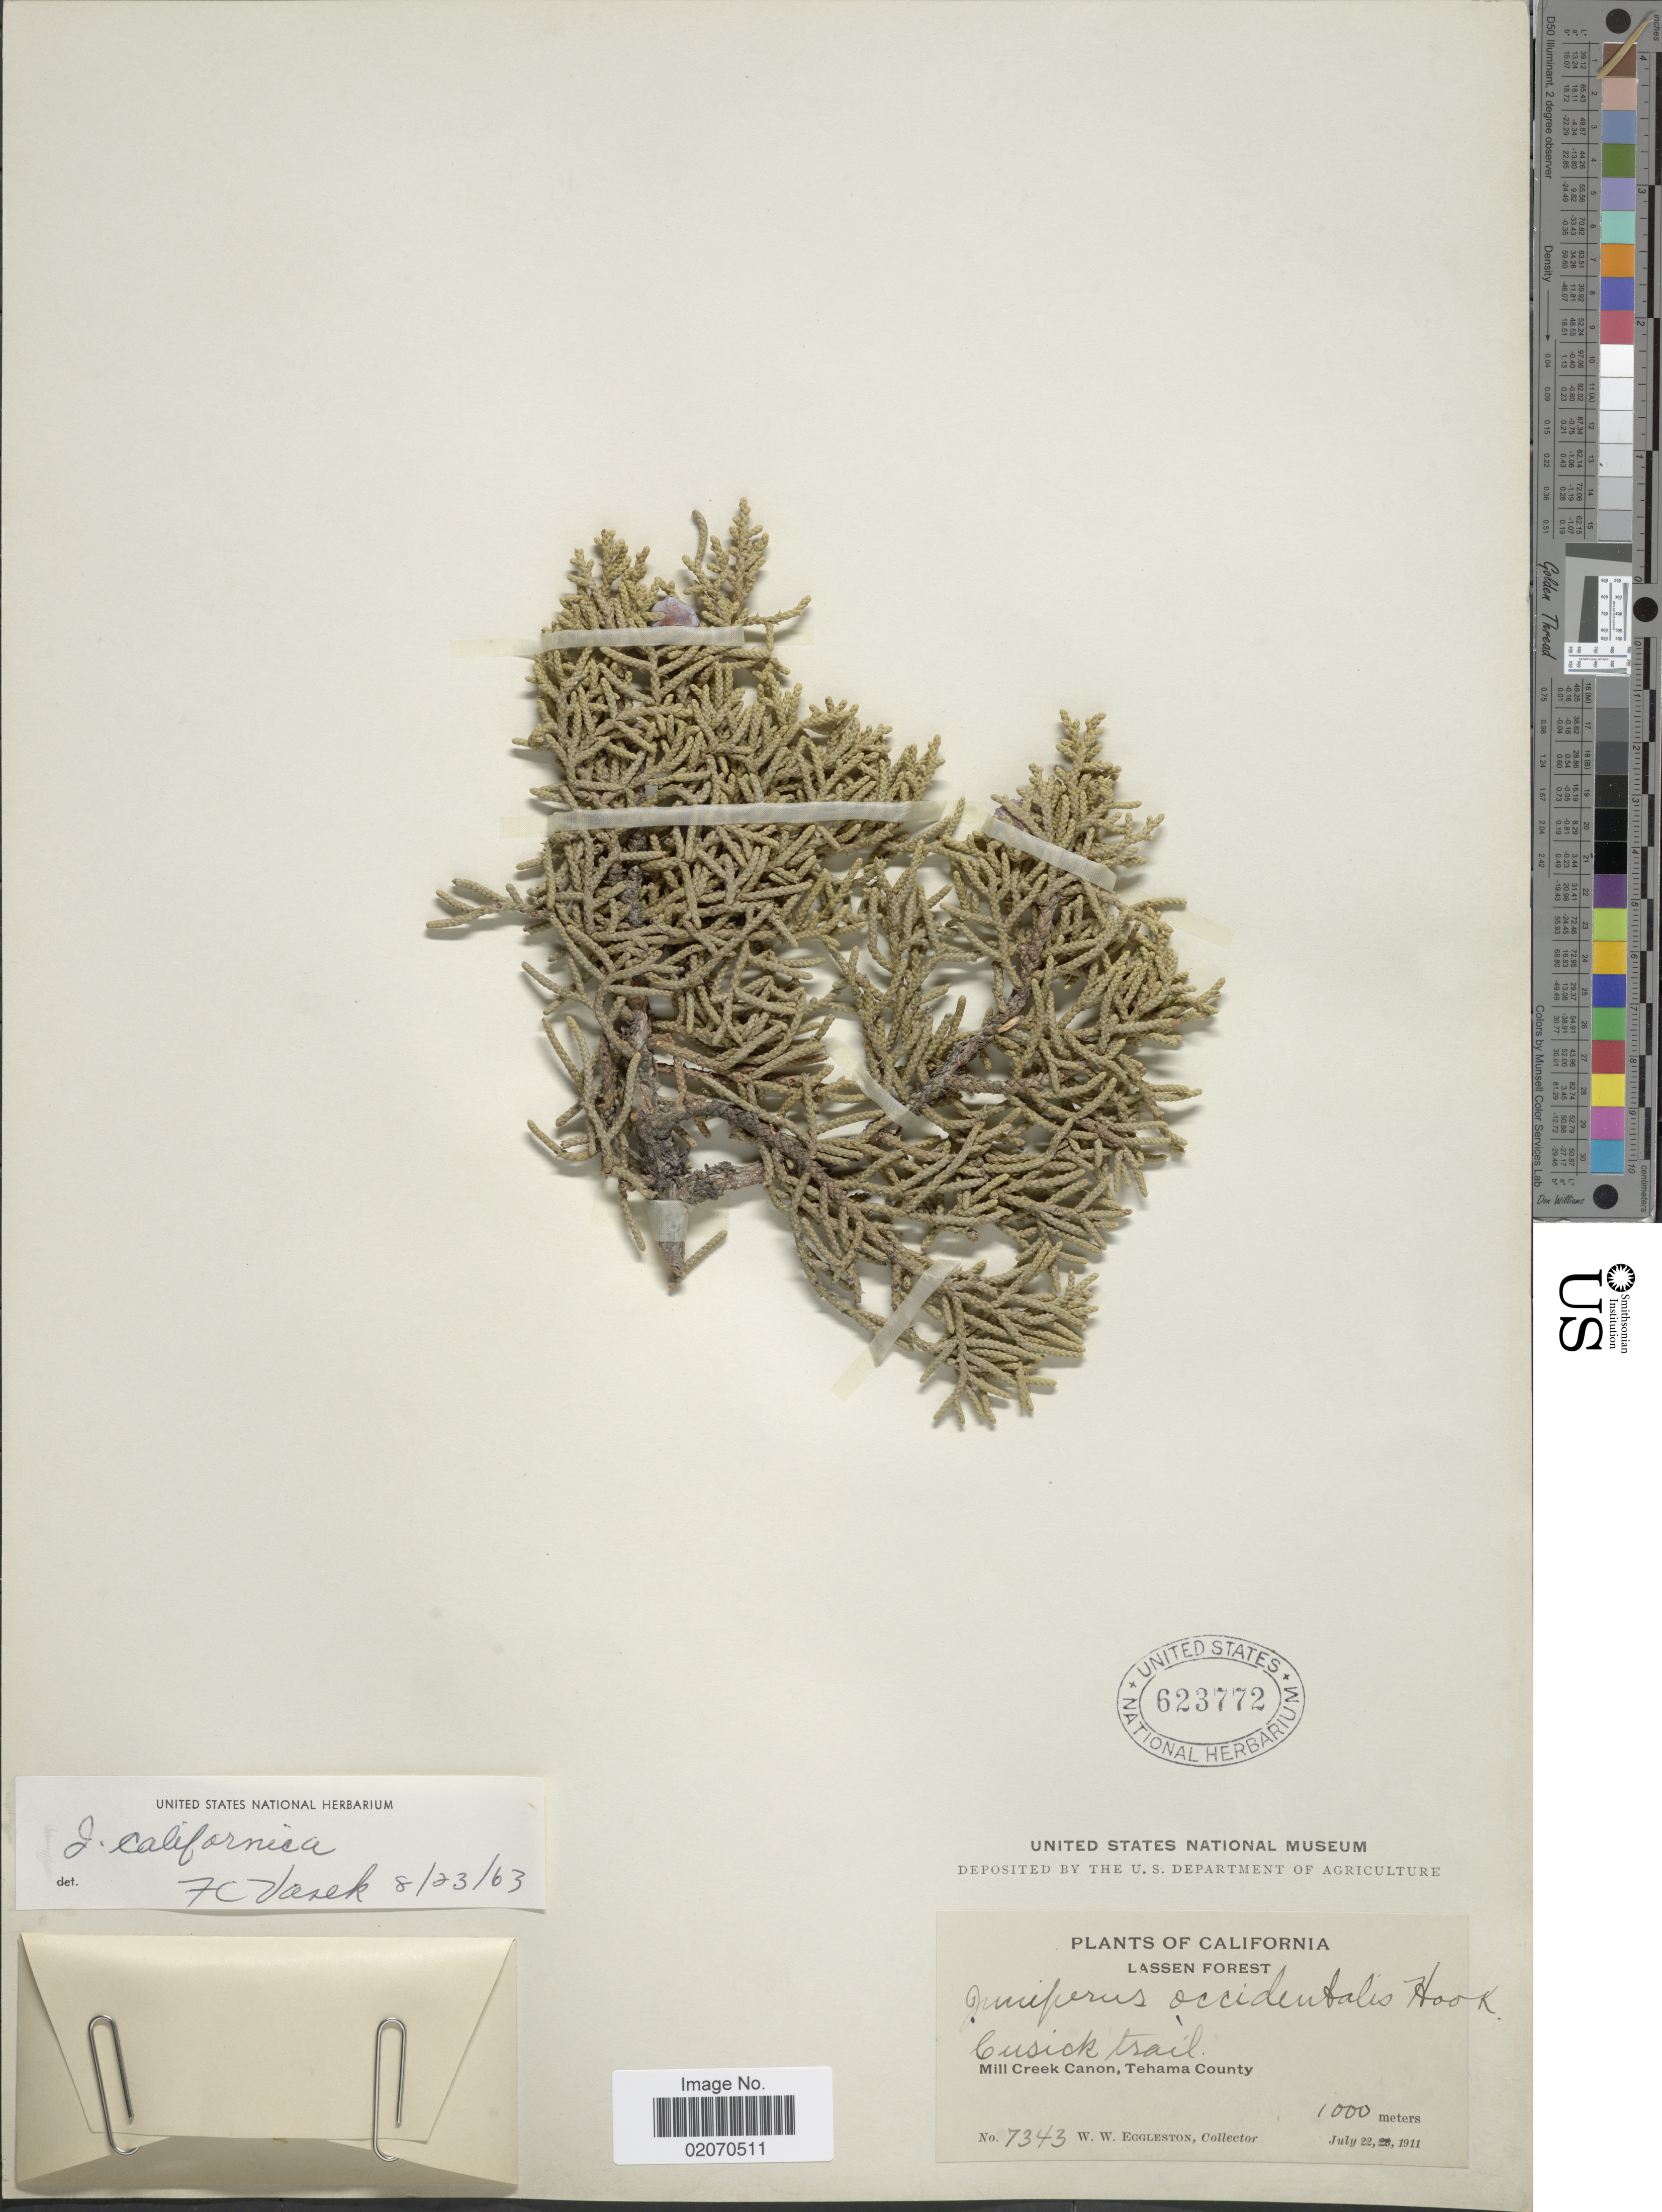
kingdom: Plantae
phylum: Tracheophyta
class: Pinopsida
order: Pinales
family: Cupressaceae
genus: Juniperus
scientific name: Juniperus californica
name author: Carrière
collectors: W. W. Eggleston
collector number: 7343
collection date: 1911-07-22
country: United States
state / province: California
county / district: Tehama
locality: Lassen Forest, Mill Creek Canon, Tehama County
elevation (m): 1000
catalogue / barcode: US 623772